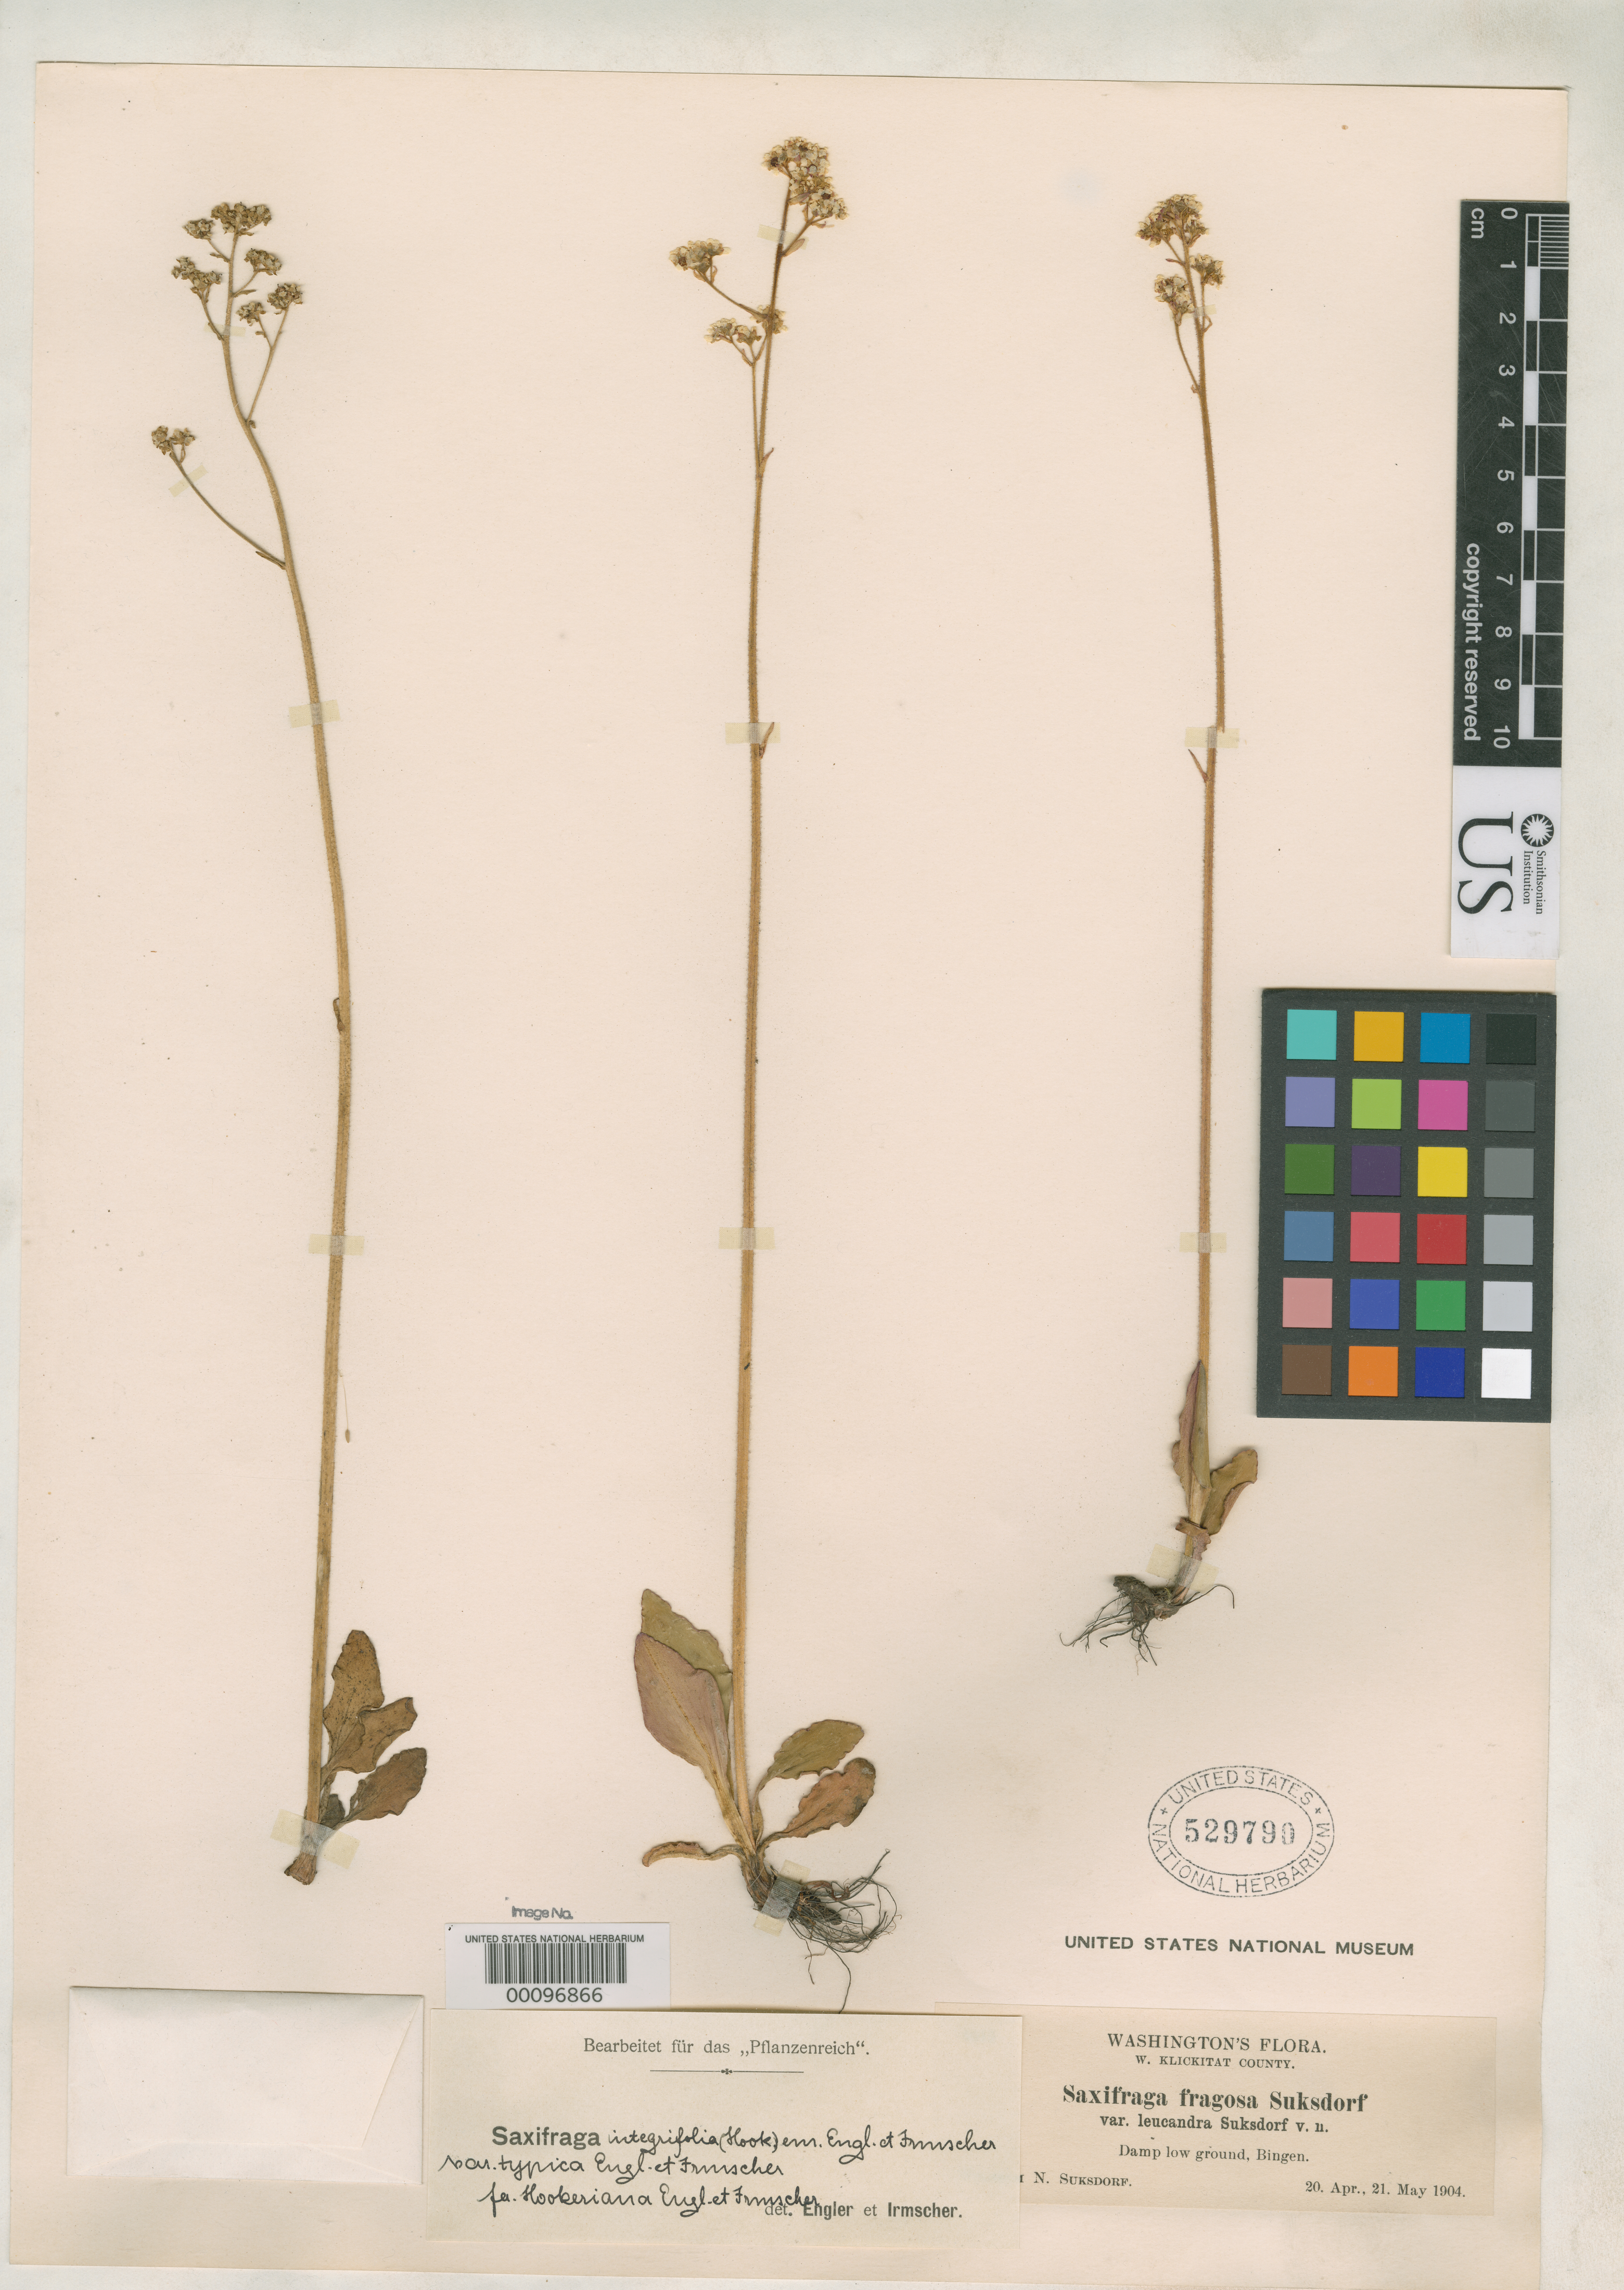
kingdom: Plantae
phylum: Tracheophyta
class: Magnoliopsida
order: Saxifragales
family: Saxifragaceae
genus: Saxifraga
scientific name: Saxifraga fragosa var. leucandra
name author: Suksd.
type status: Isotype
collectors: W. N. Suksdorf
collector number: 4015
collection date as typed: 20 Apr 1904 to 21 May 1904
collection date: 1904-04-20/1904-05-21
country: United States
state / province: Washington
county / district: Klickitat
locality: Bingen.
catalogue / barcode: US 529790